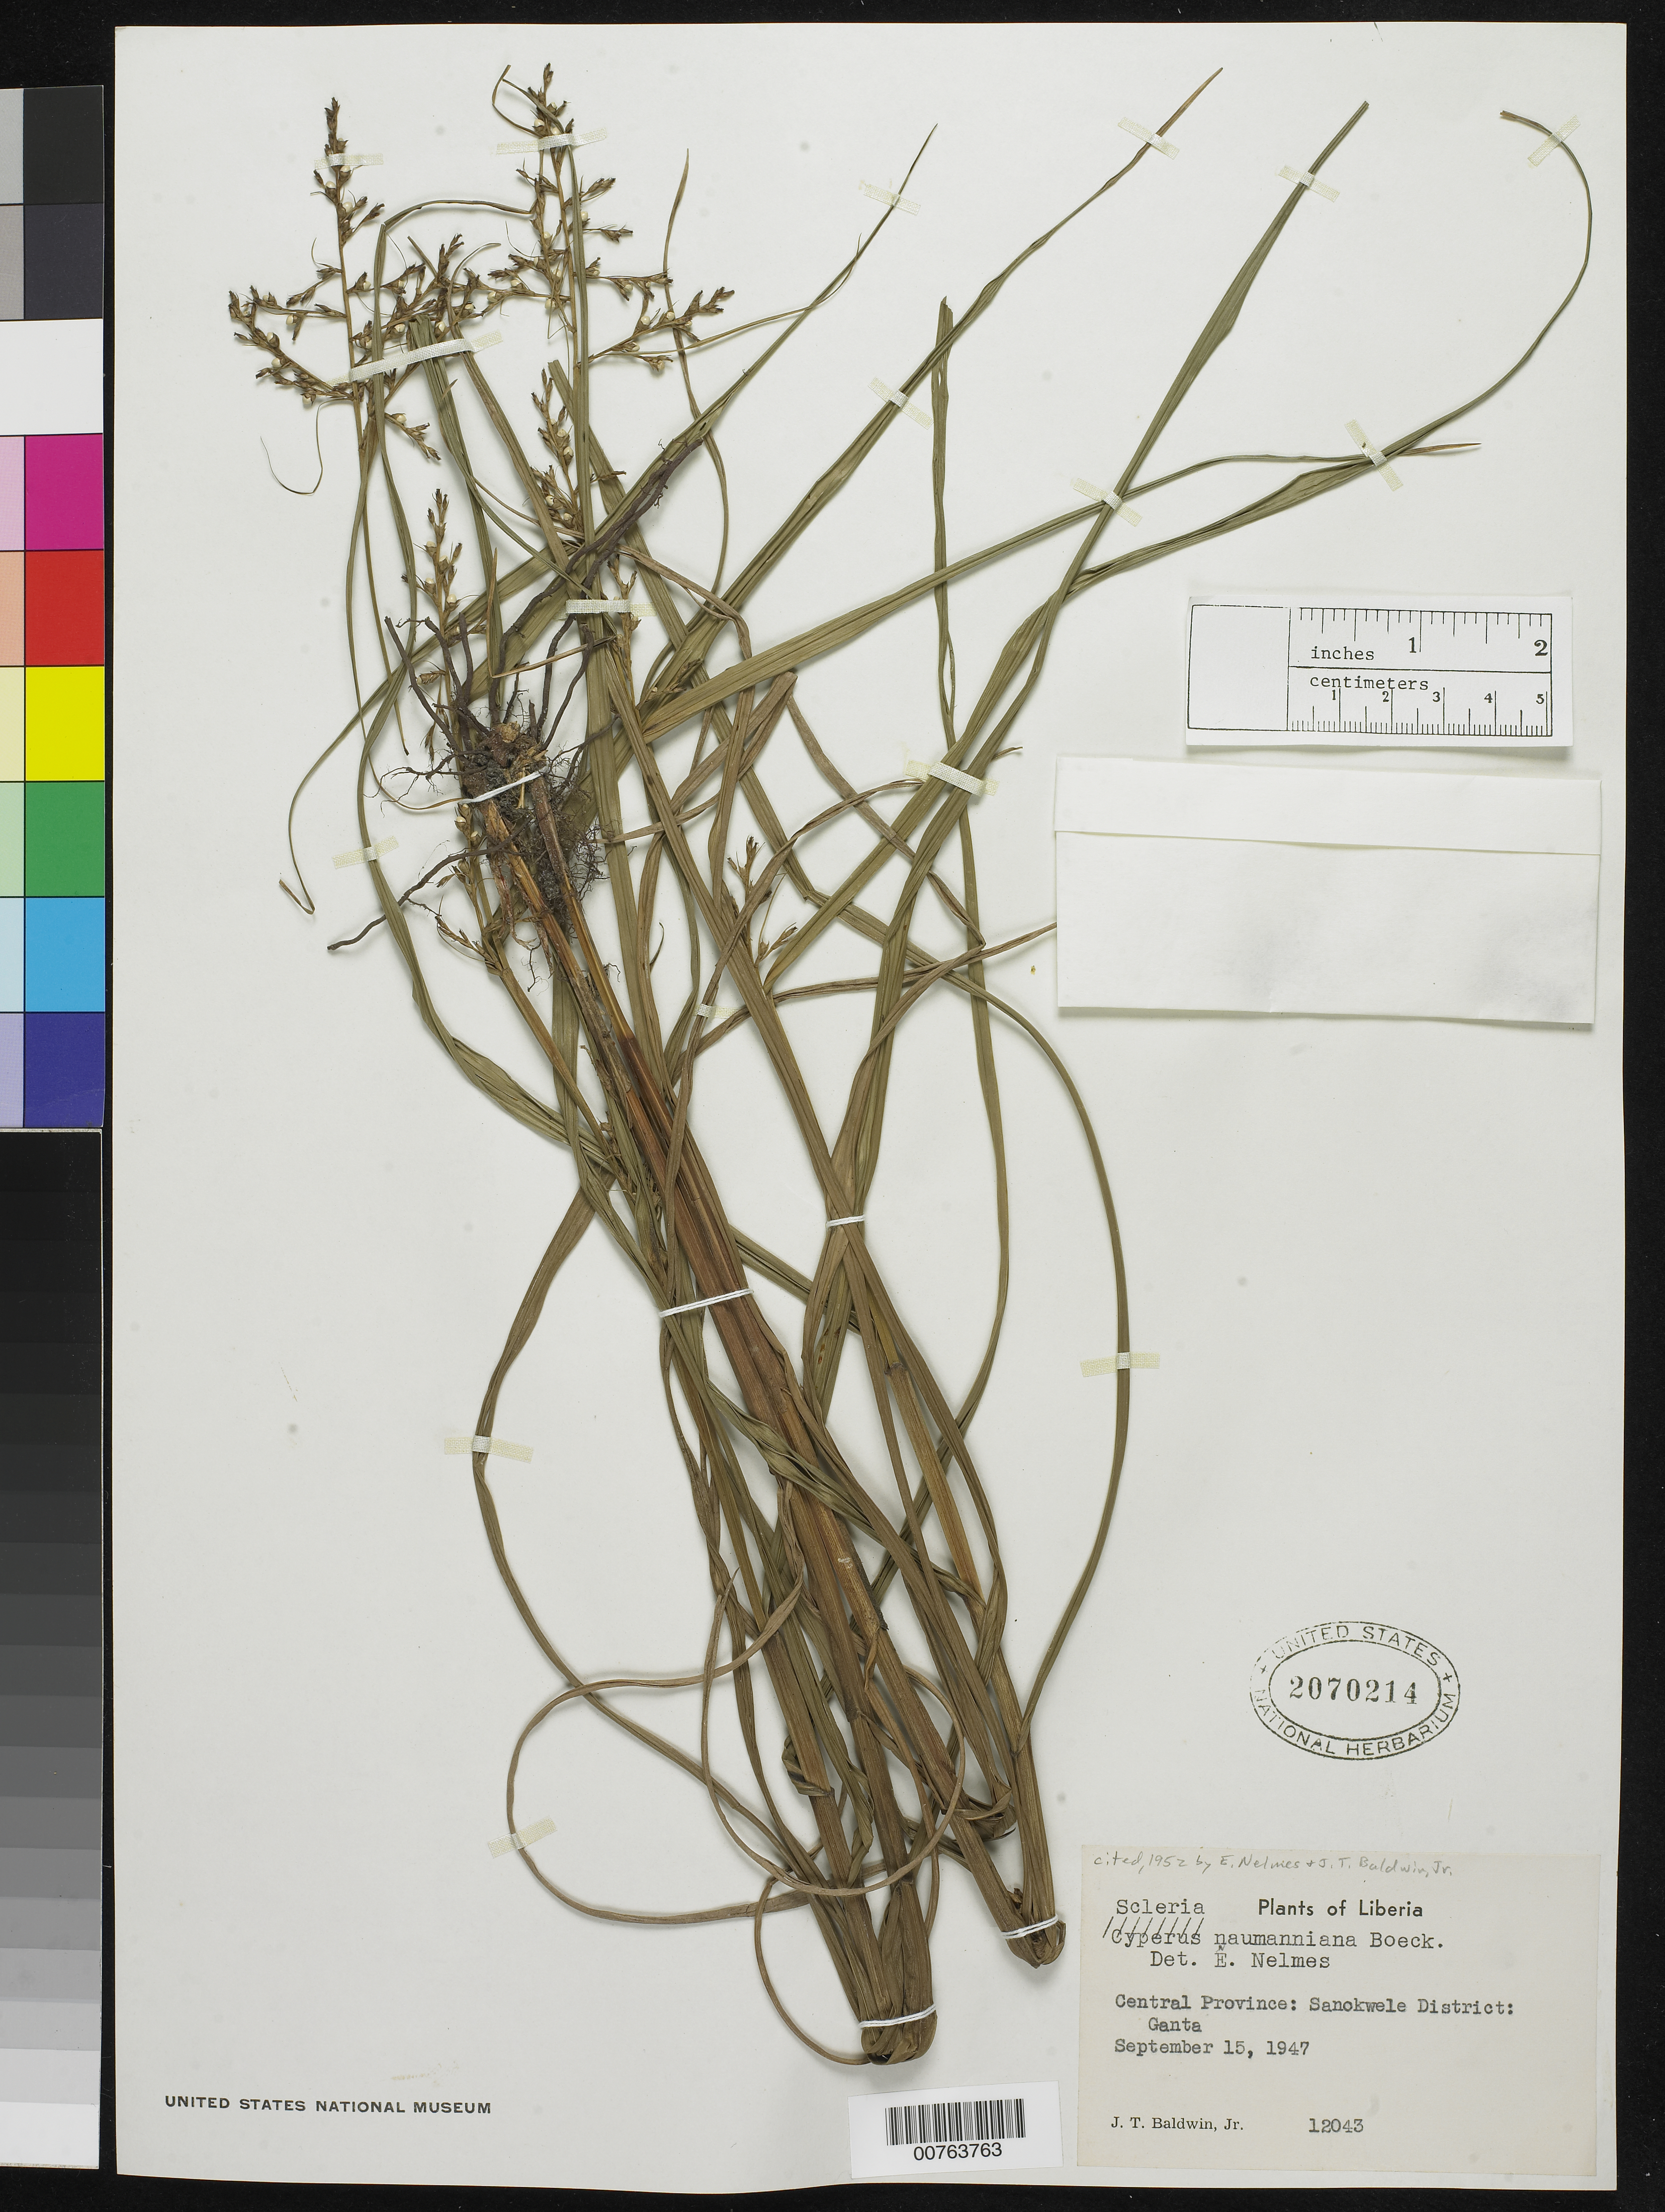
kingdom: Plantae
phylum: Tracheophyta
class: Liliopsida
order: Poales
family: Cyperaceae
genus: Scleria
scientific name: Scleria naumanniana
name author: Boeckeler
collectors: J. T. Baldwin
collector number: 12043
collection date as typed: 15 Sep 1947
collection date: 1947-09-15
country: Liberia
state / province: Nimba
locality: Central Province: Sanokwele District, Ganta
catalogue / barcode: US 2070214